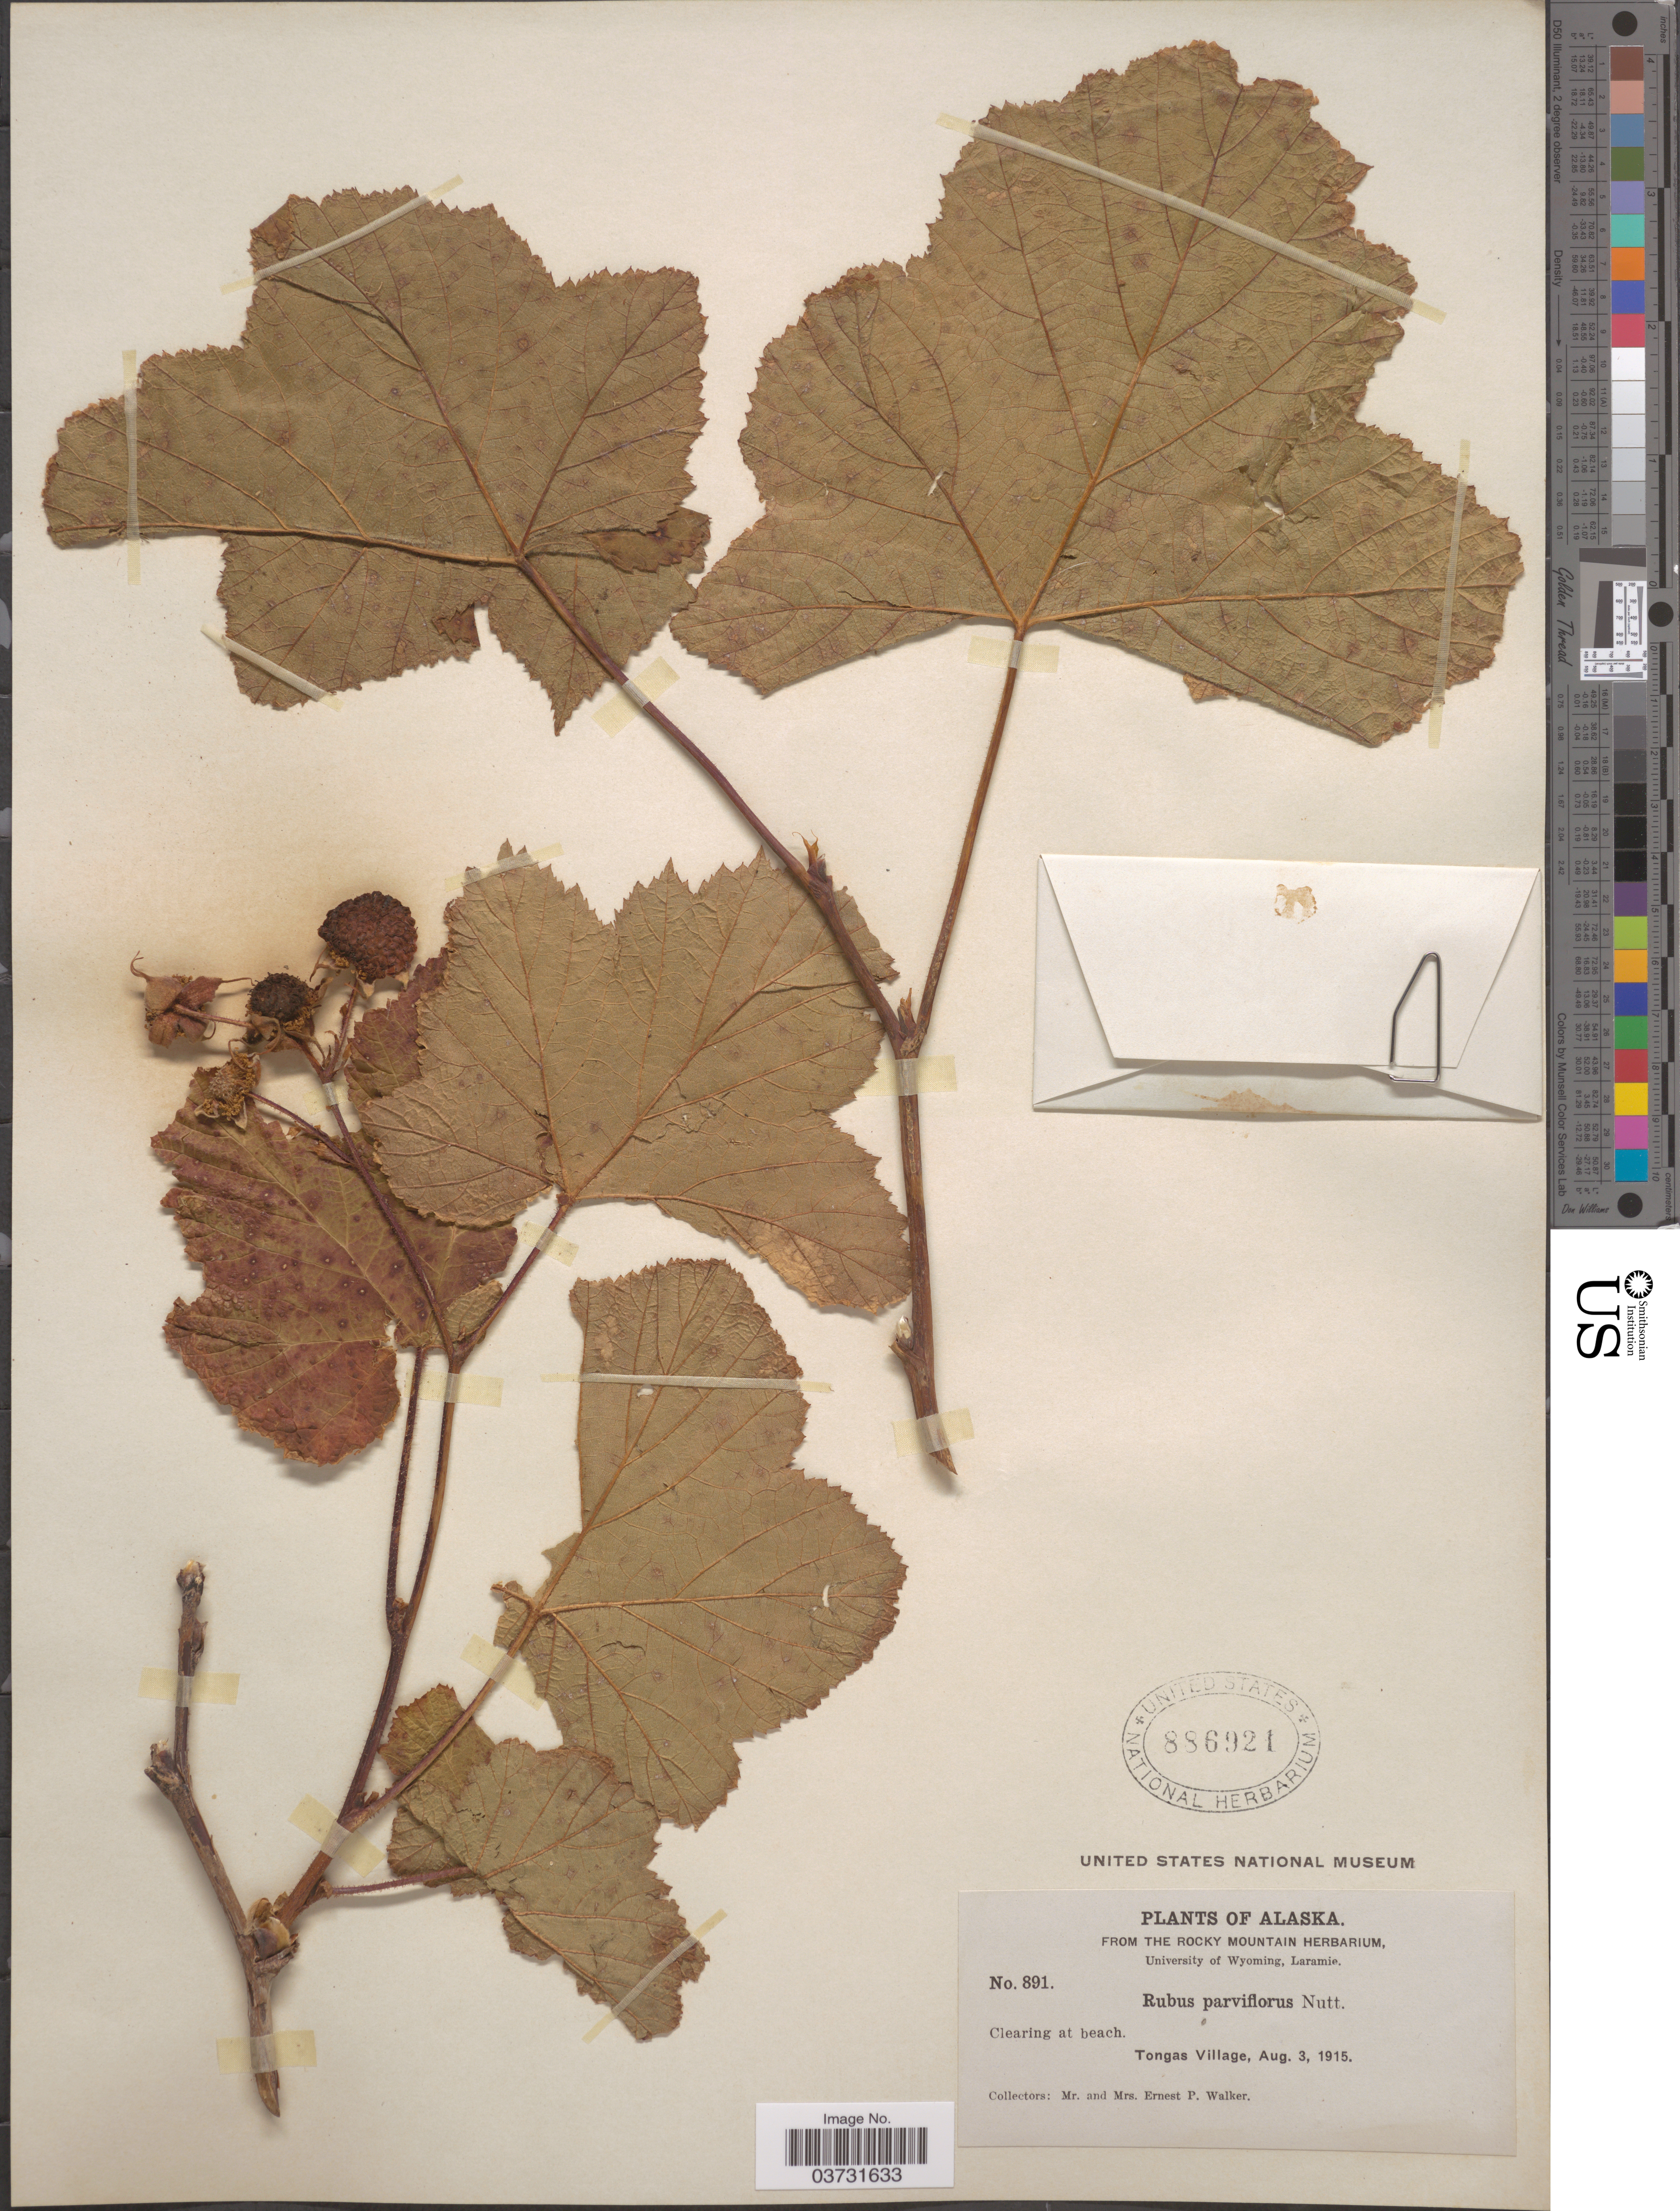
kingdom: Plantae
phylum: Tracheophyta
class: Magnoliopsida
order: Rosales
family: Rosaceae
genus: Rubus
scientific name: Rubus nutkanus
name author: Moc. ex Ser.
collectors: E. P. Walker & E. Walker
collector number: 891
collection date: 1915-08-03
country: United States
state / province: Alaska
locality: Clearing at beach. Tongas Village.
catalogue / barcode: US 886921